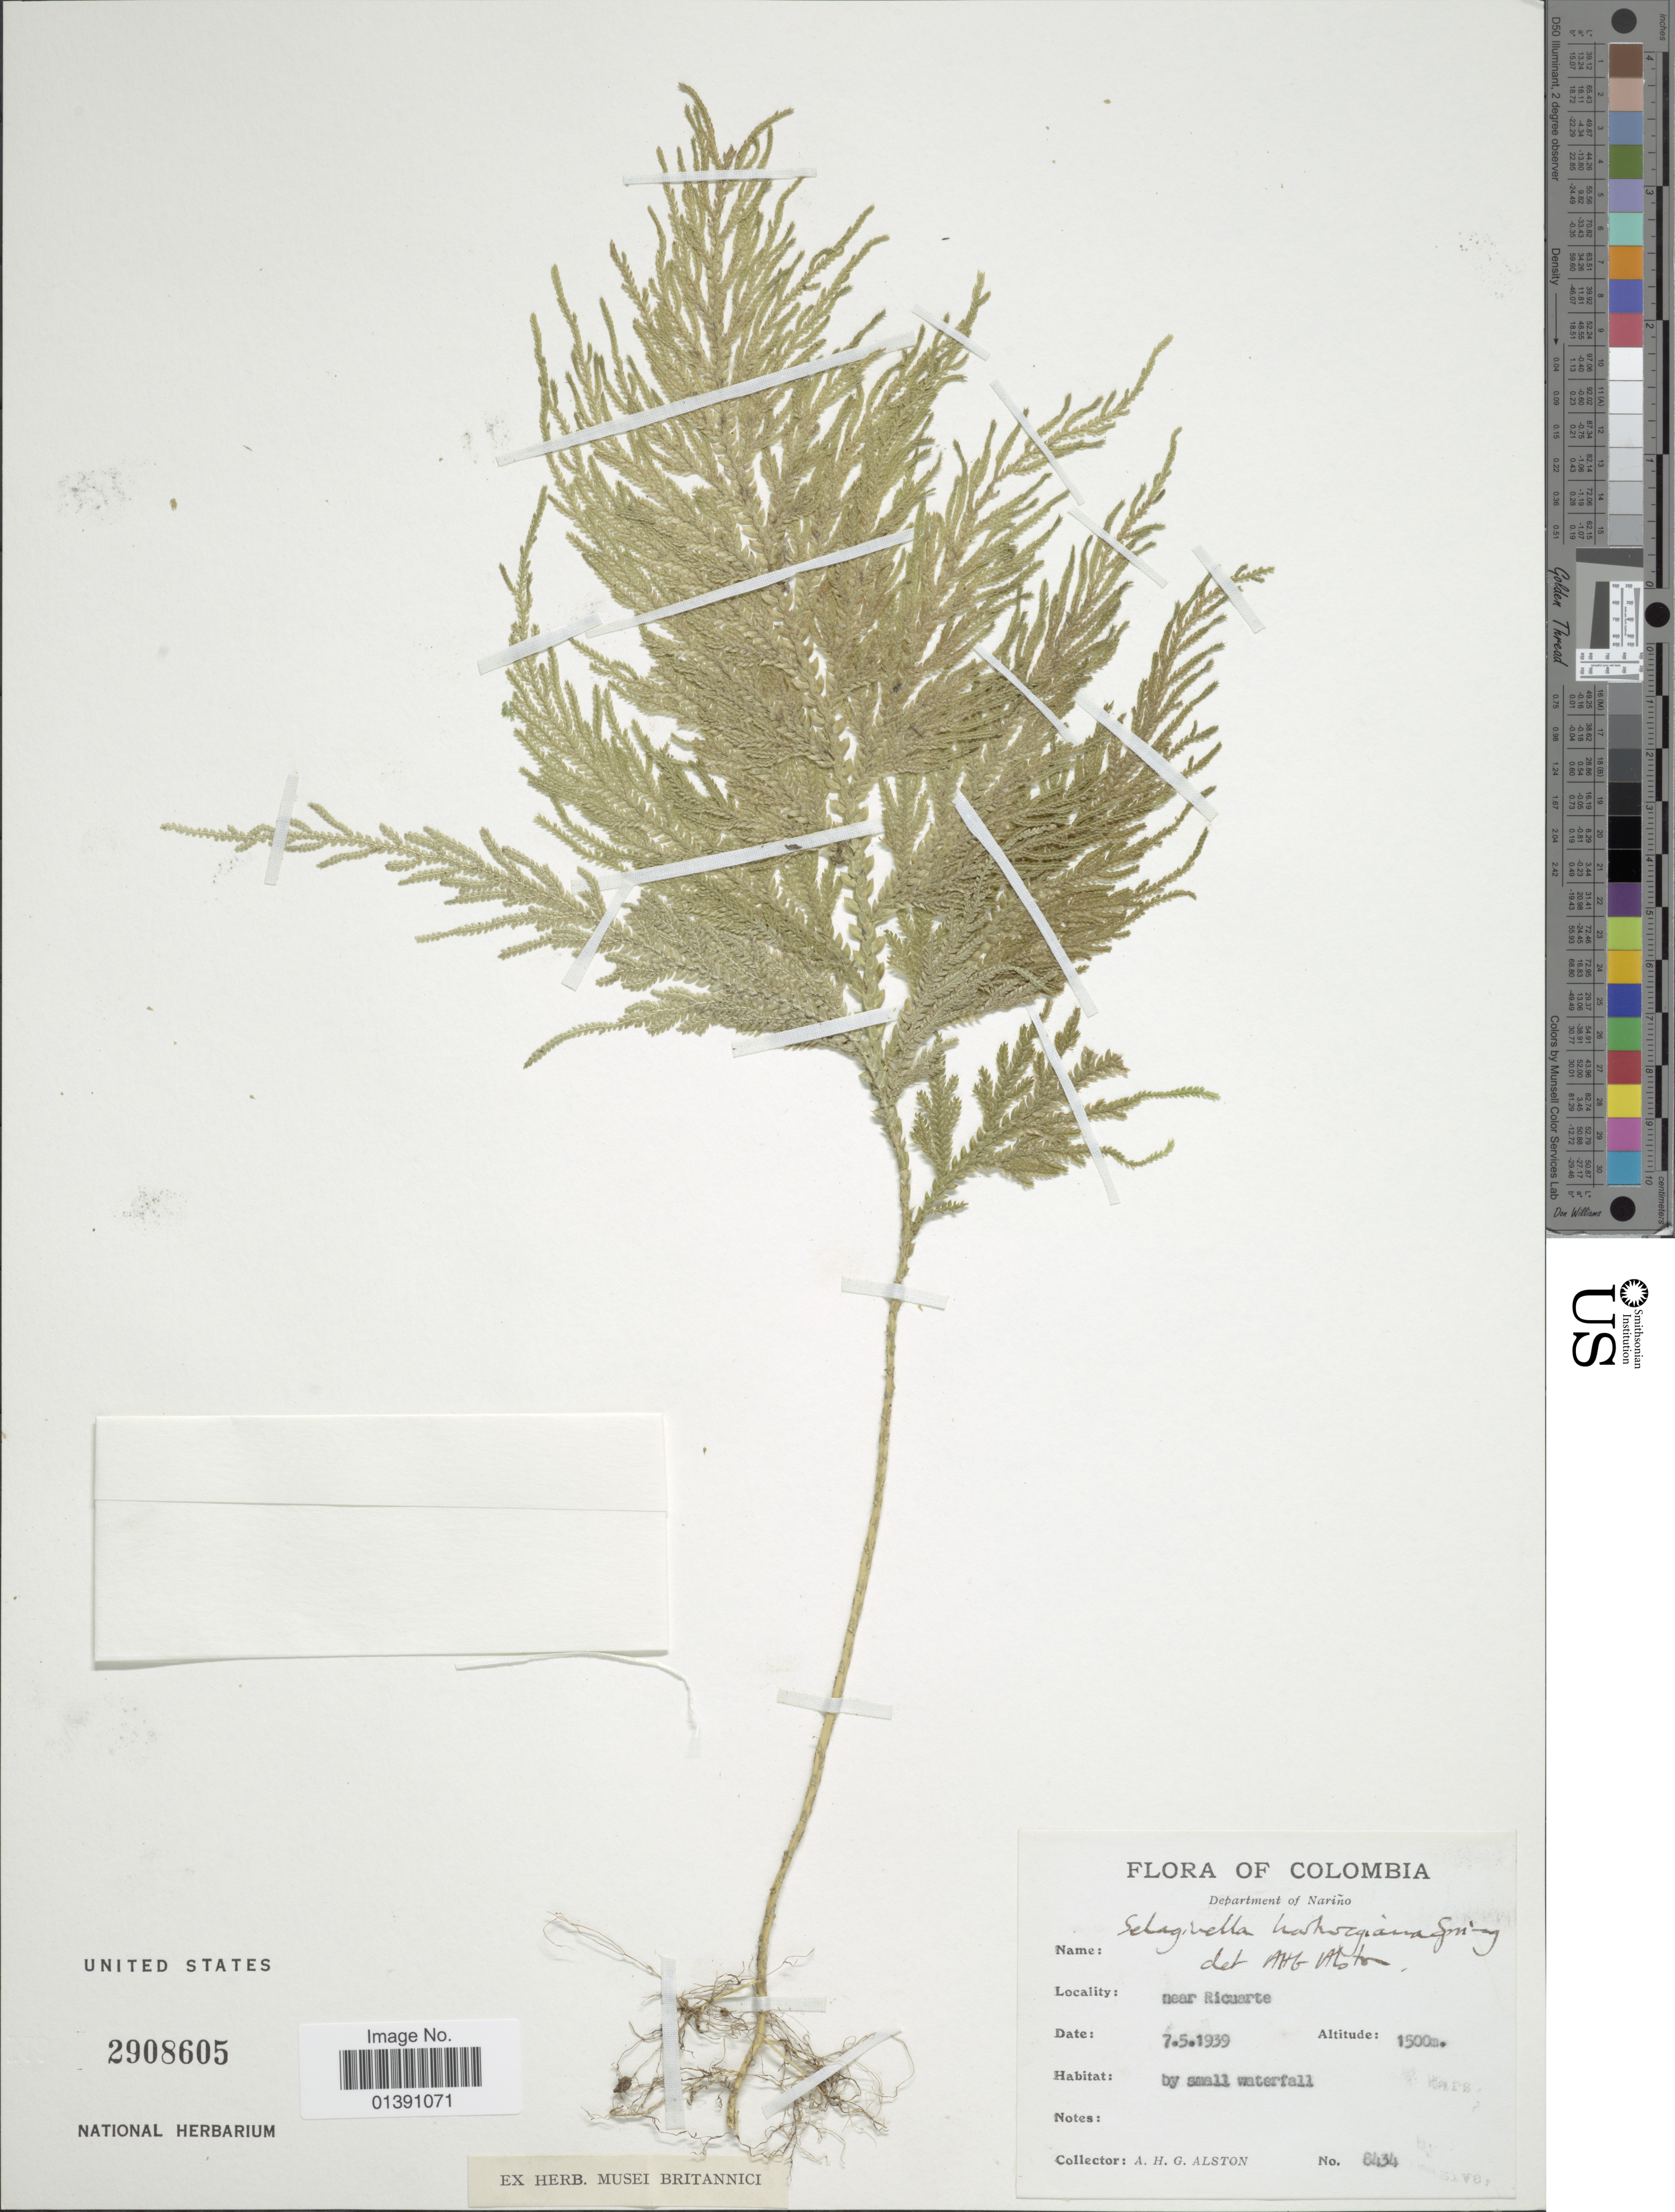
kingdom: Plantae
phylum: Tracheophyta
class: Lycopodiopsida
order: Selaginellales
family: Selaginellaceae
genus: Selaginella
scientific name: Selaginella hartwegiana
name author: Spring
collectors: A. H. Alston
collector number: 8434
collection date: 1939-05-07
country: Colombia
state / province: Nariño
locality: Near Ricuarte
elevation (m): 1500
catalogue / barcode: US 2908605